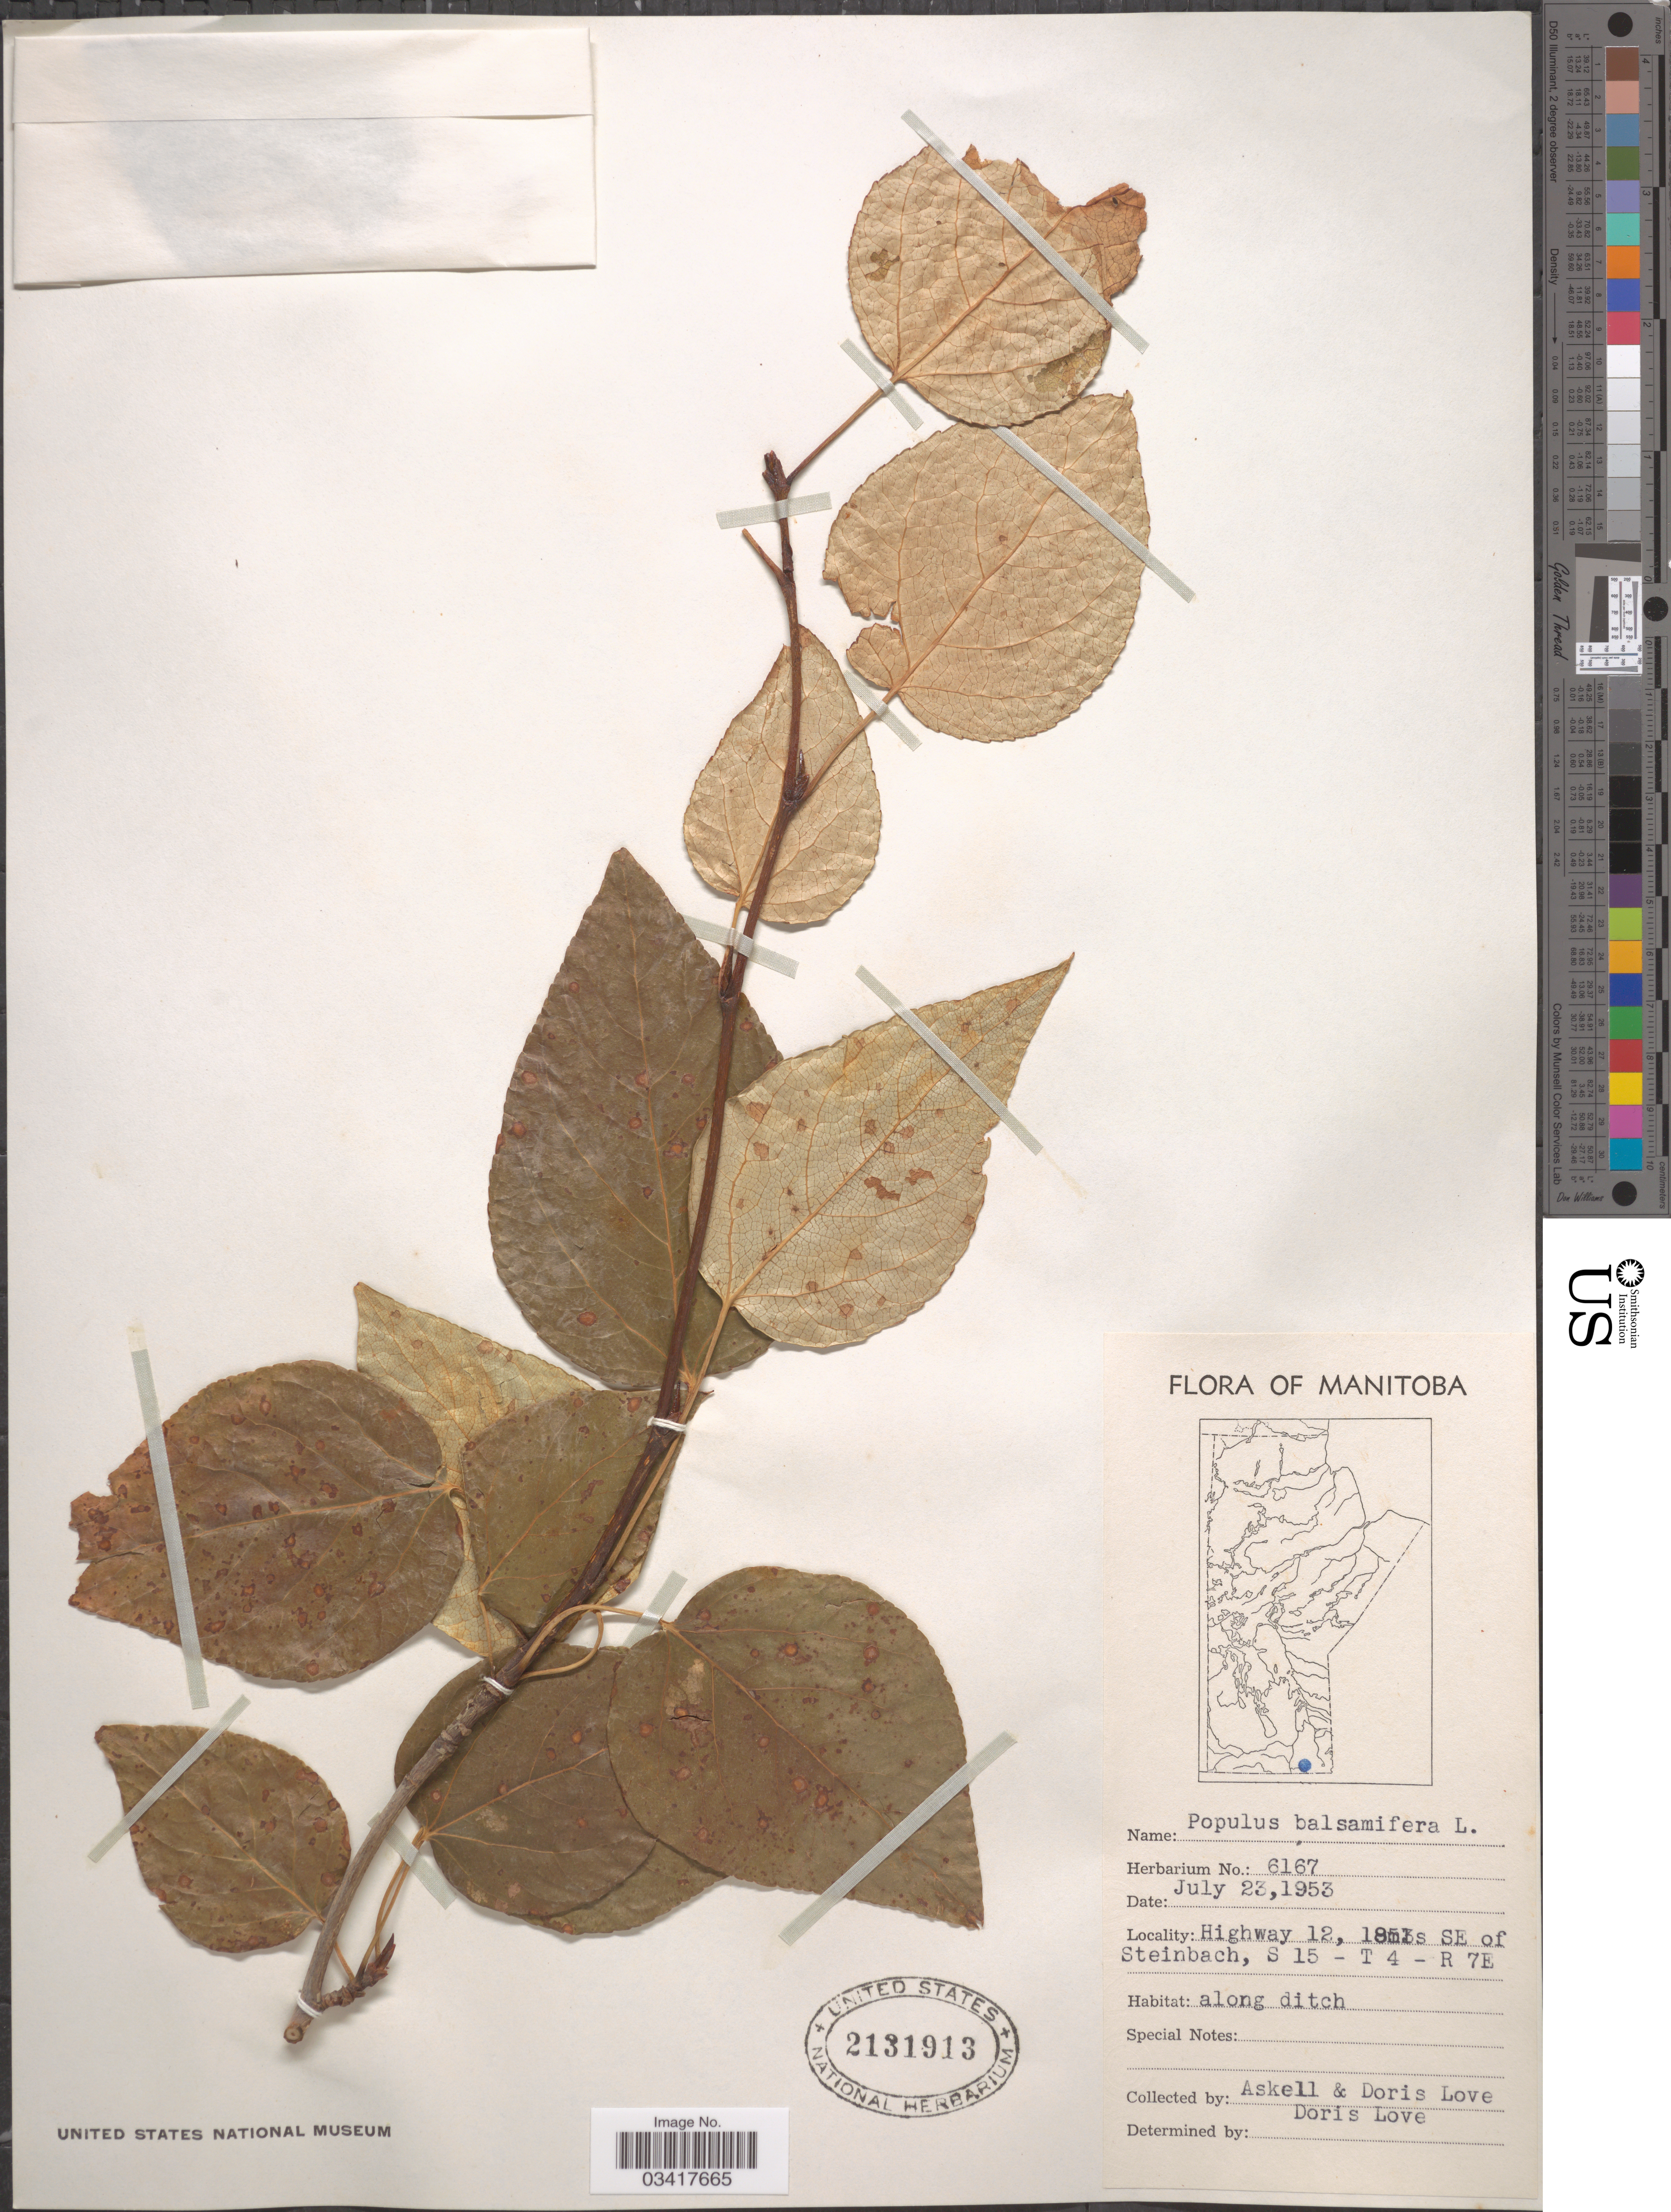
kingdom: Plantae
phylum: Tracheophyta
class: Magnoliopsida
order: Malpighiales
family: Salicaceae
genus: Populus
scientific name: Populus balsamifera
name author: L.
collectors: Á. Löve & D. Löve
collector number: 6167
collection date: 1953-07-23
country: Canada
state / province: Manitoba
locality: Highway 12, 18mls SE of Steinbach, S 15 - T 4 - R 7E.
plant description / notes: No precise locality correction needed.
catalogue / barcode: US 2131913